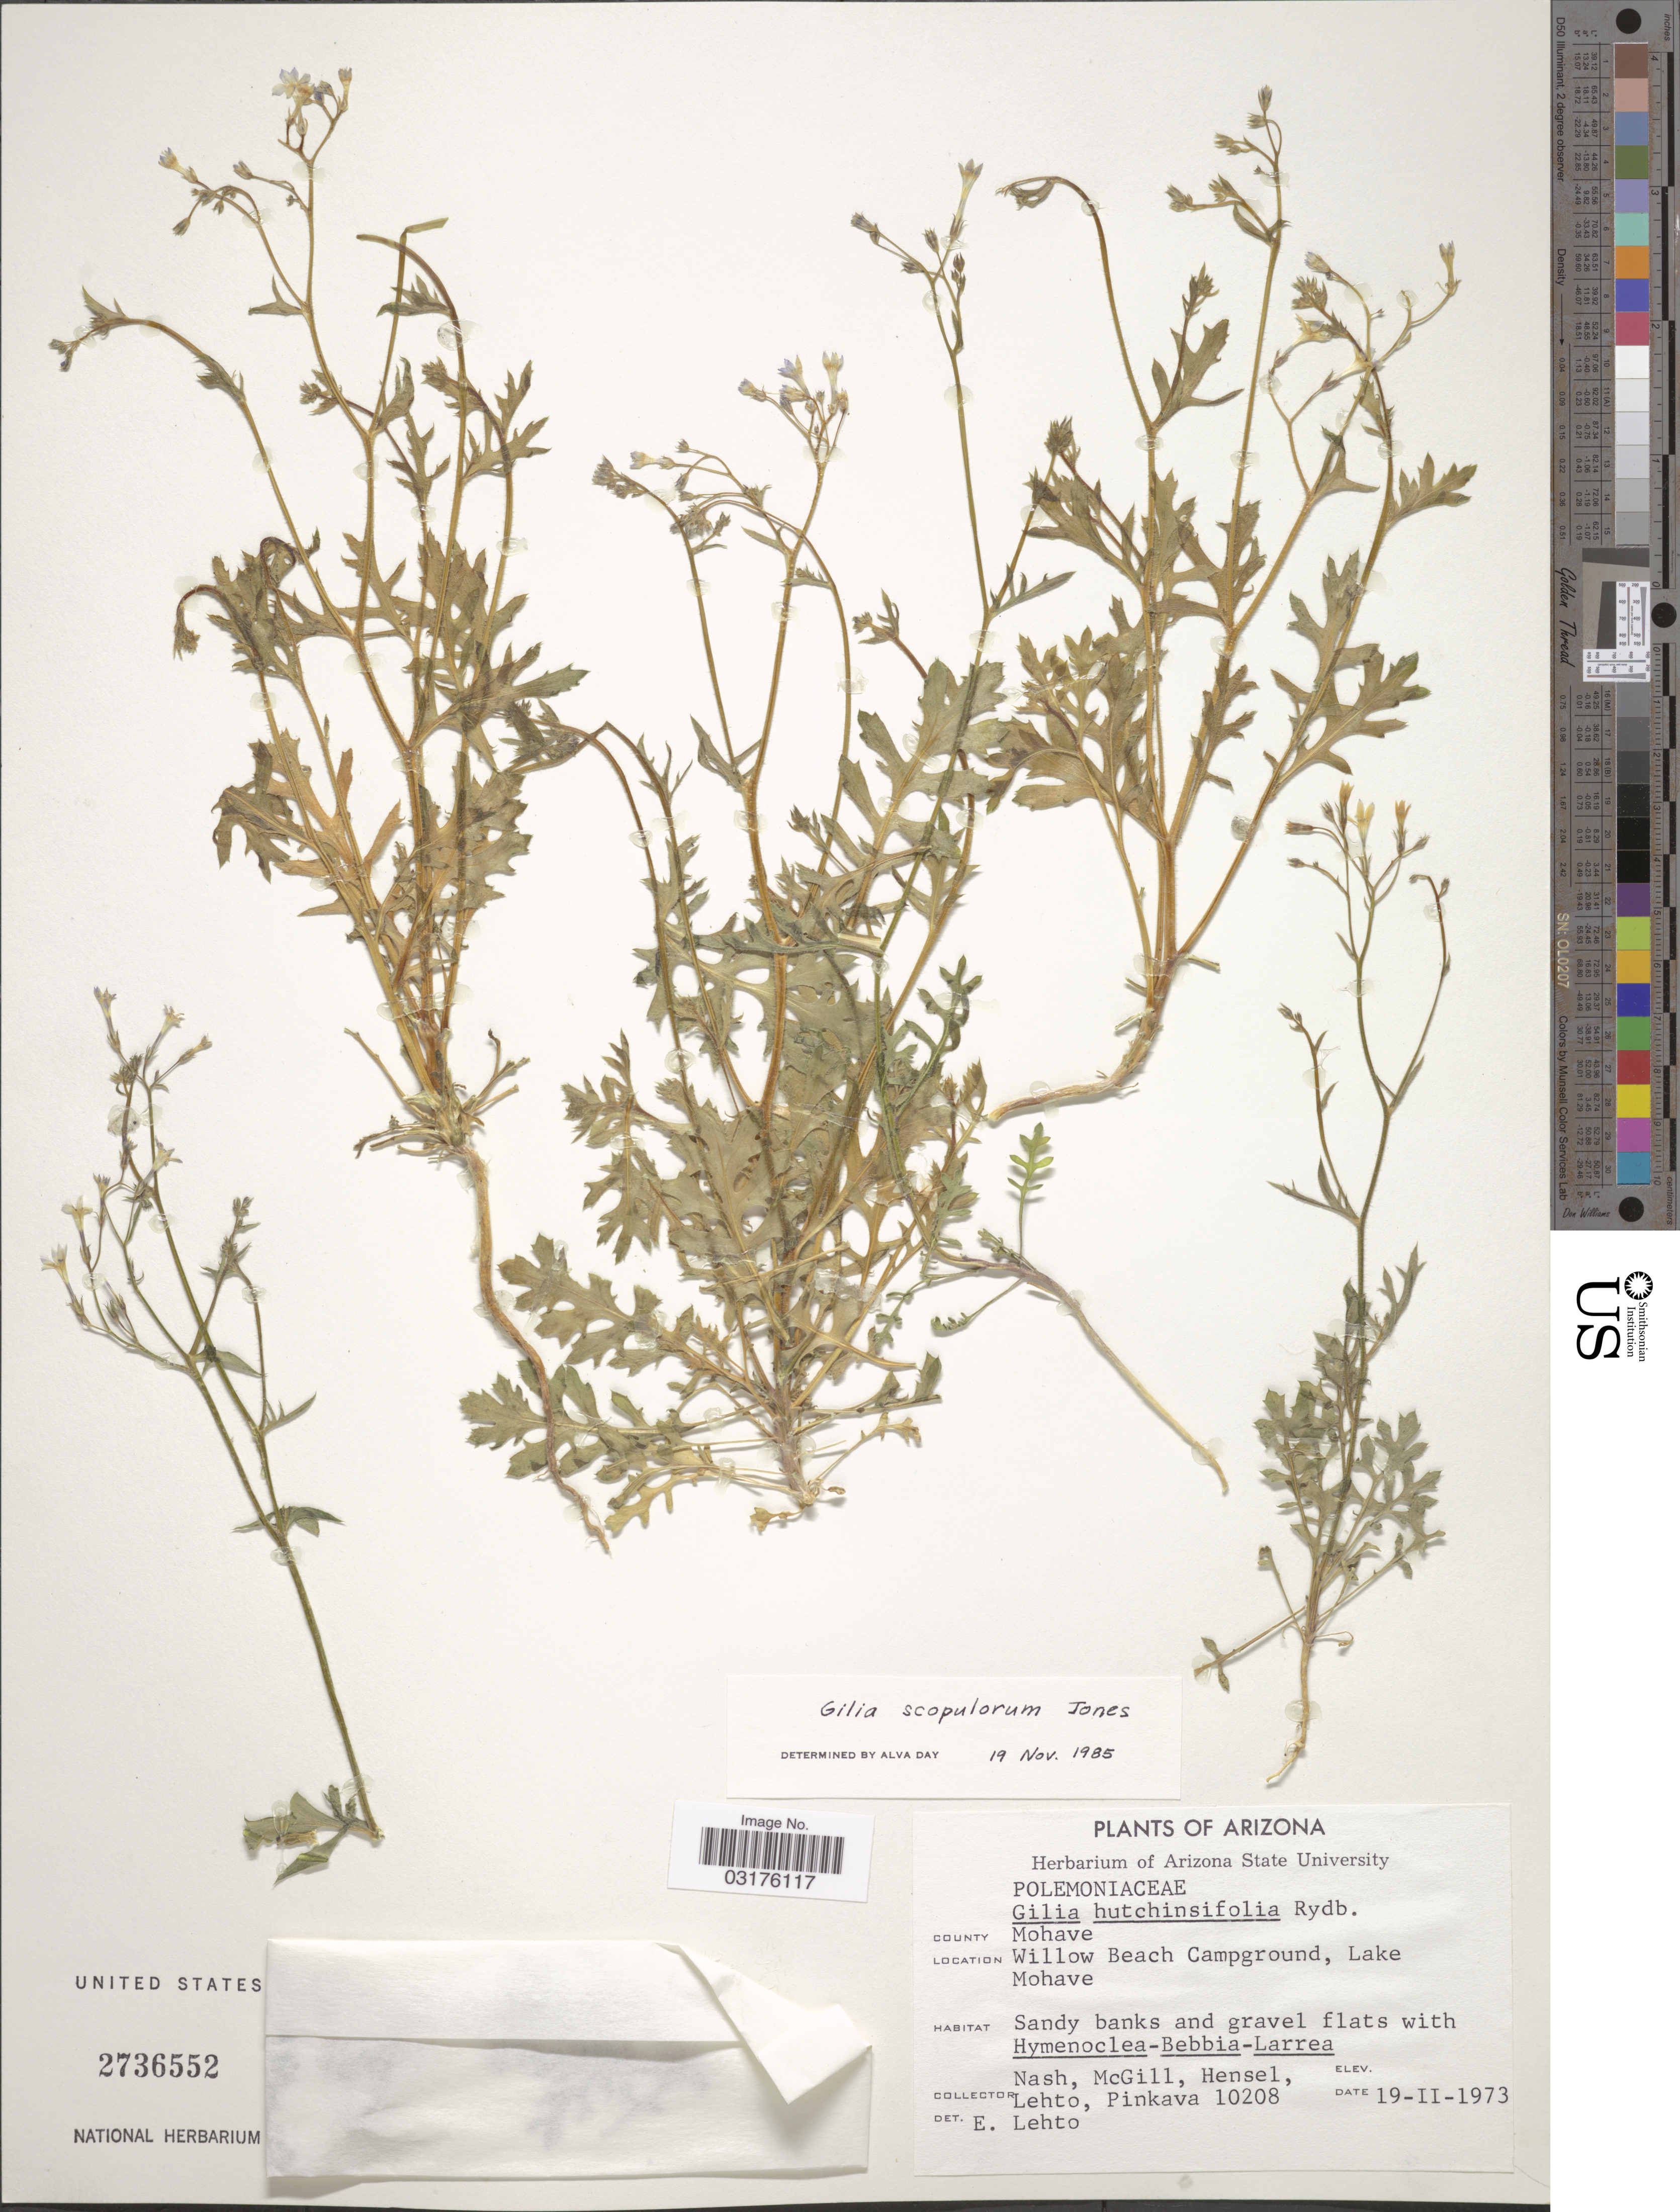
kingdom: Plantae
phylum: Tracheophyta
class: Magnoliopsida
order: Ericales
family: Polemoniaceae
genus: Gilia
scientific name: Gilia scopulorum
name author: M.E. Jones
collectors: -- Nash, -. McGill, -. Hensel, -. Lehto & -. Pinkava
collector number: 10208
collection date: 1973-02-19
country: United States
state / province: Arizona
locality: County Mohave, Willow Beach Campground, Lake Mohave.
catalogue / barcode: US 2736552